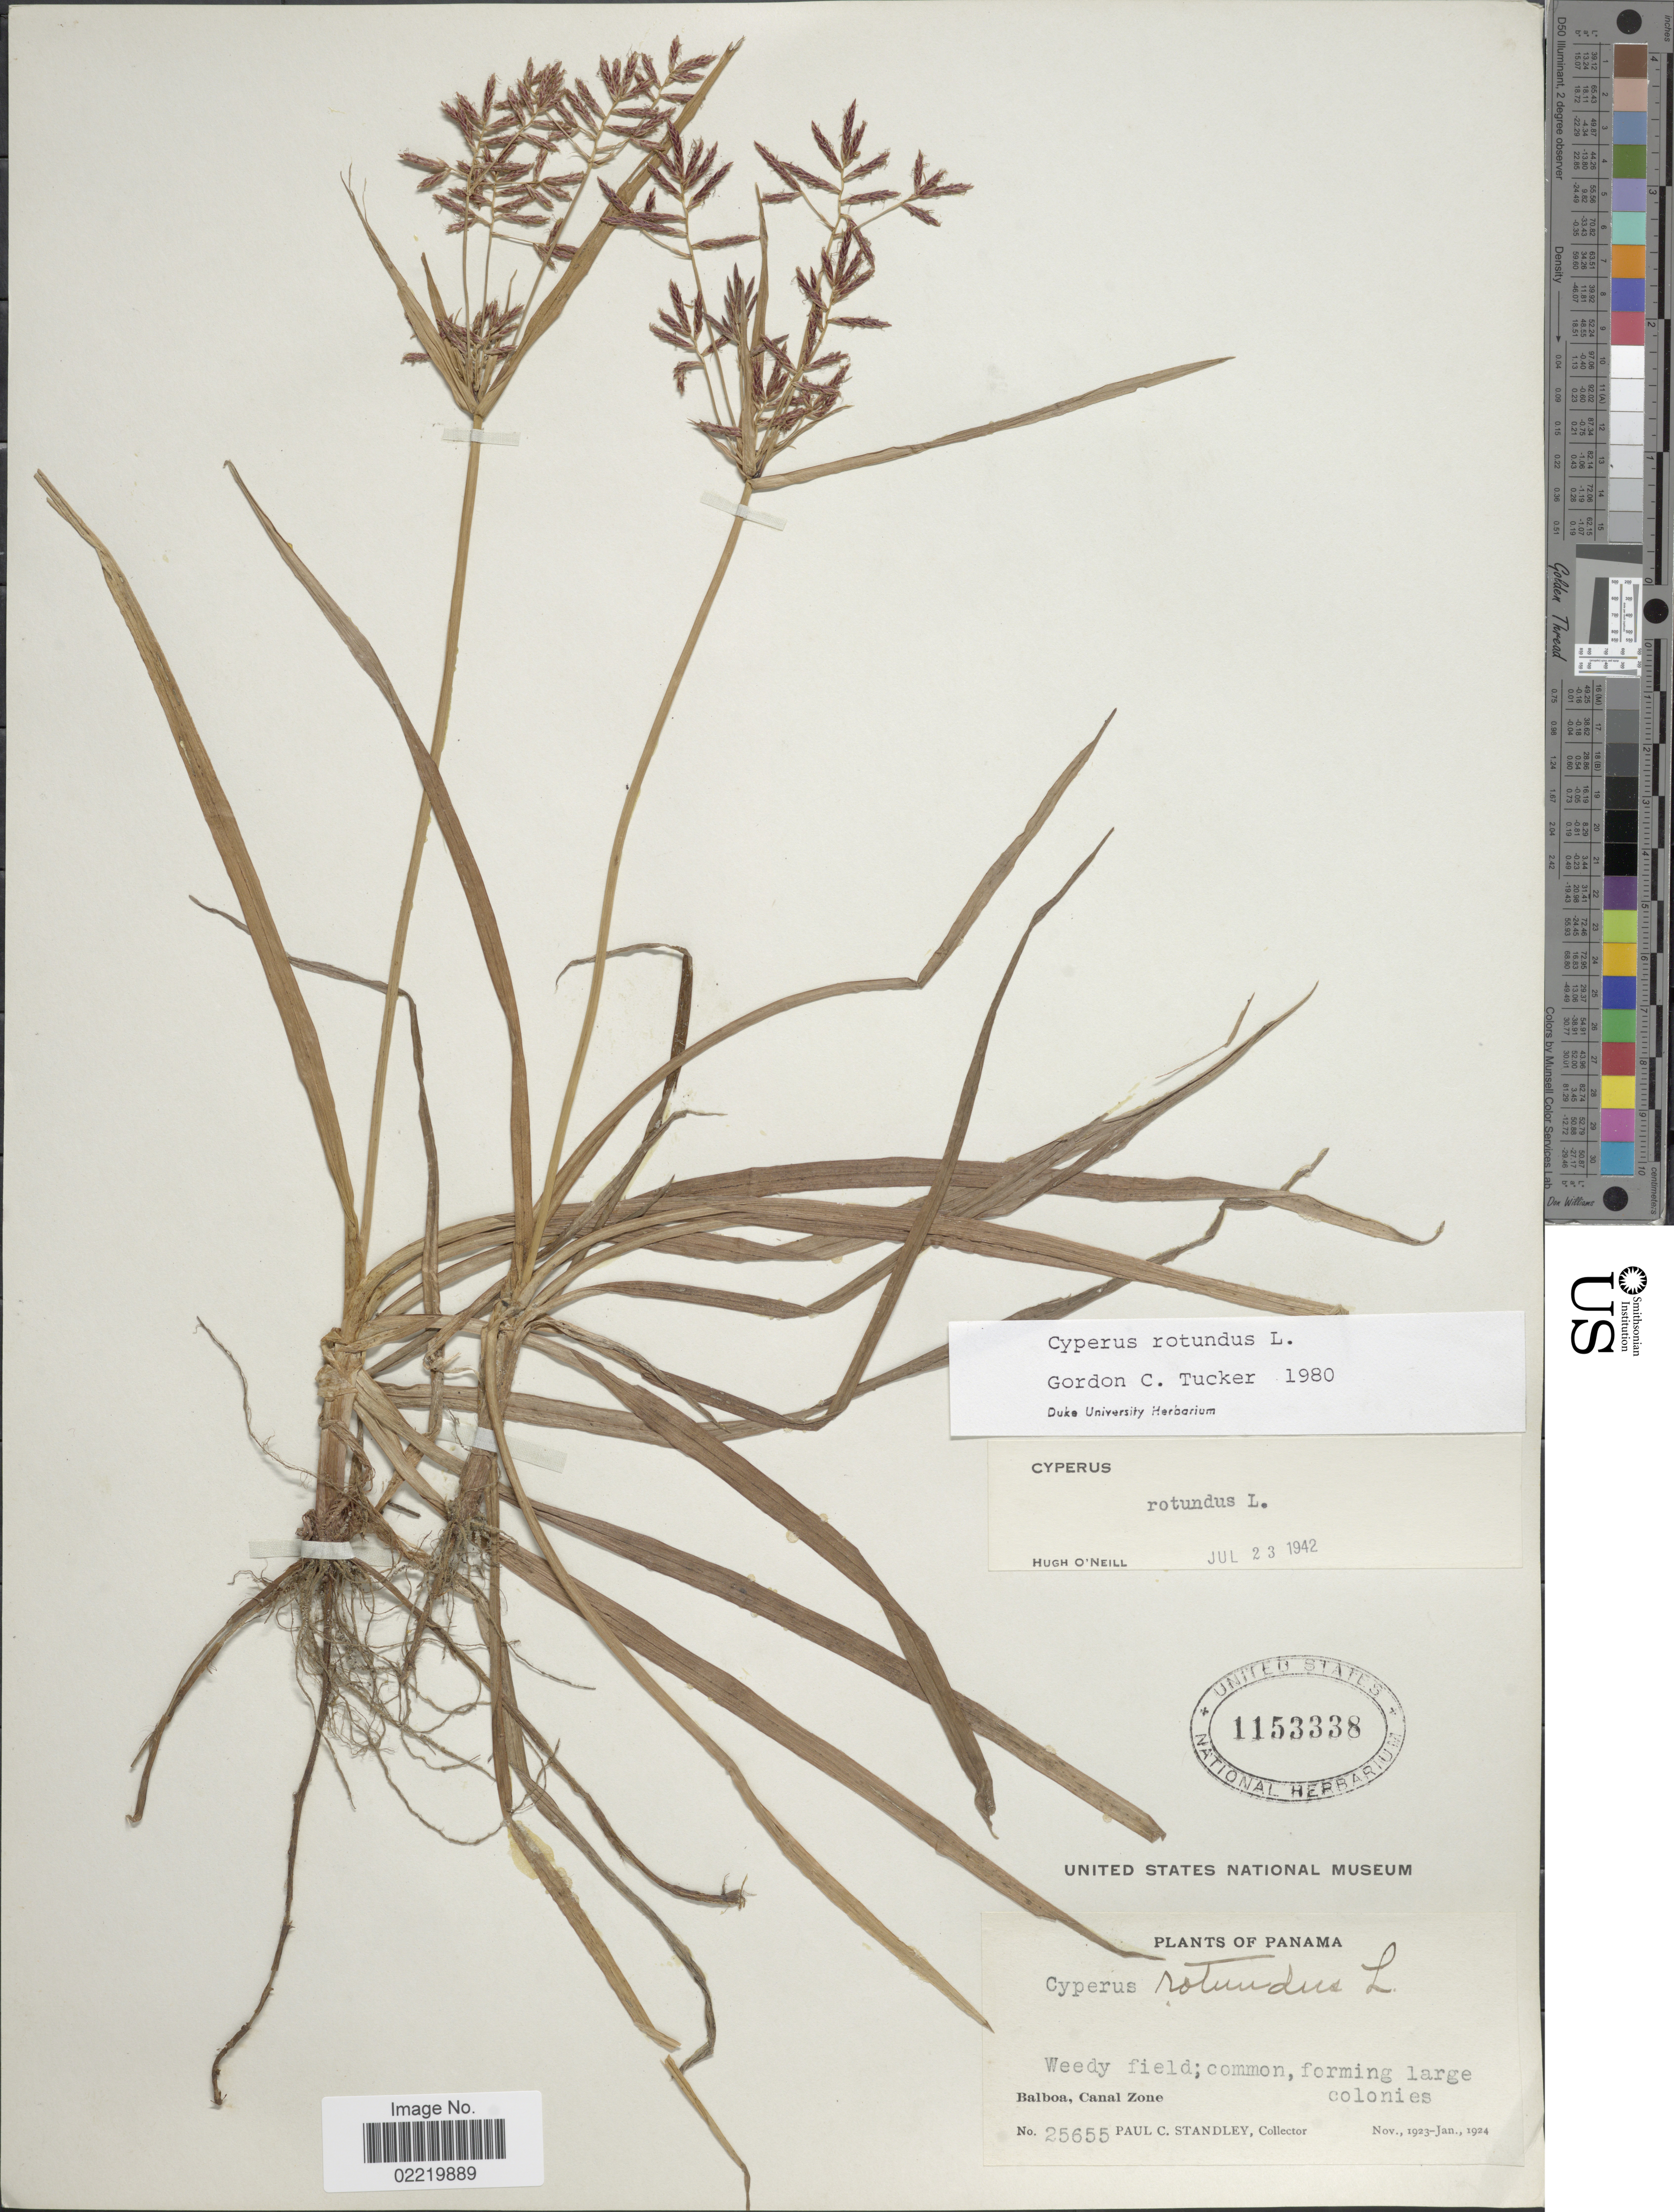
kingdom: Plantae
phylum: Tracheophyta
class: Liliopsida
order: Poales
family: Cyperaceae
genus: Cyperus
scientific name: Cyperus rotundus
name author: L.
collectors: P. C. Standley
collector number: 25655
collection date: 1923-11/1924-01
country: Panama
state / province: Colón / Panamá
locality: Balboa, Canal Zone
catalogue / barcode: US 1153338